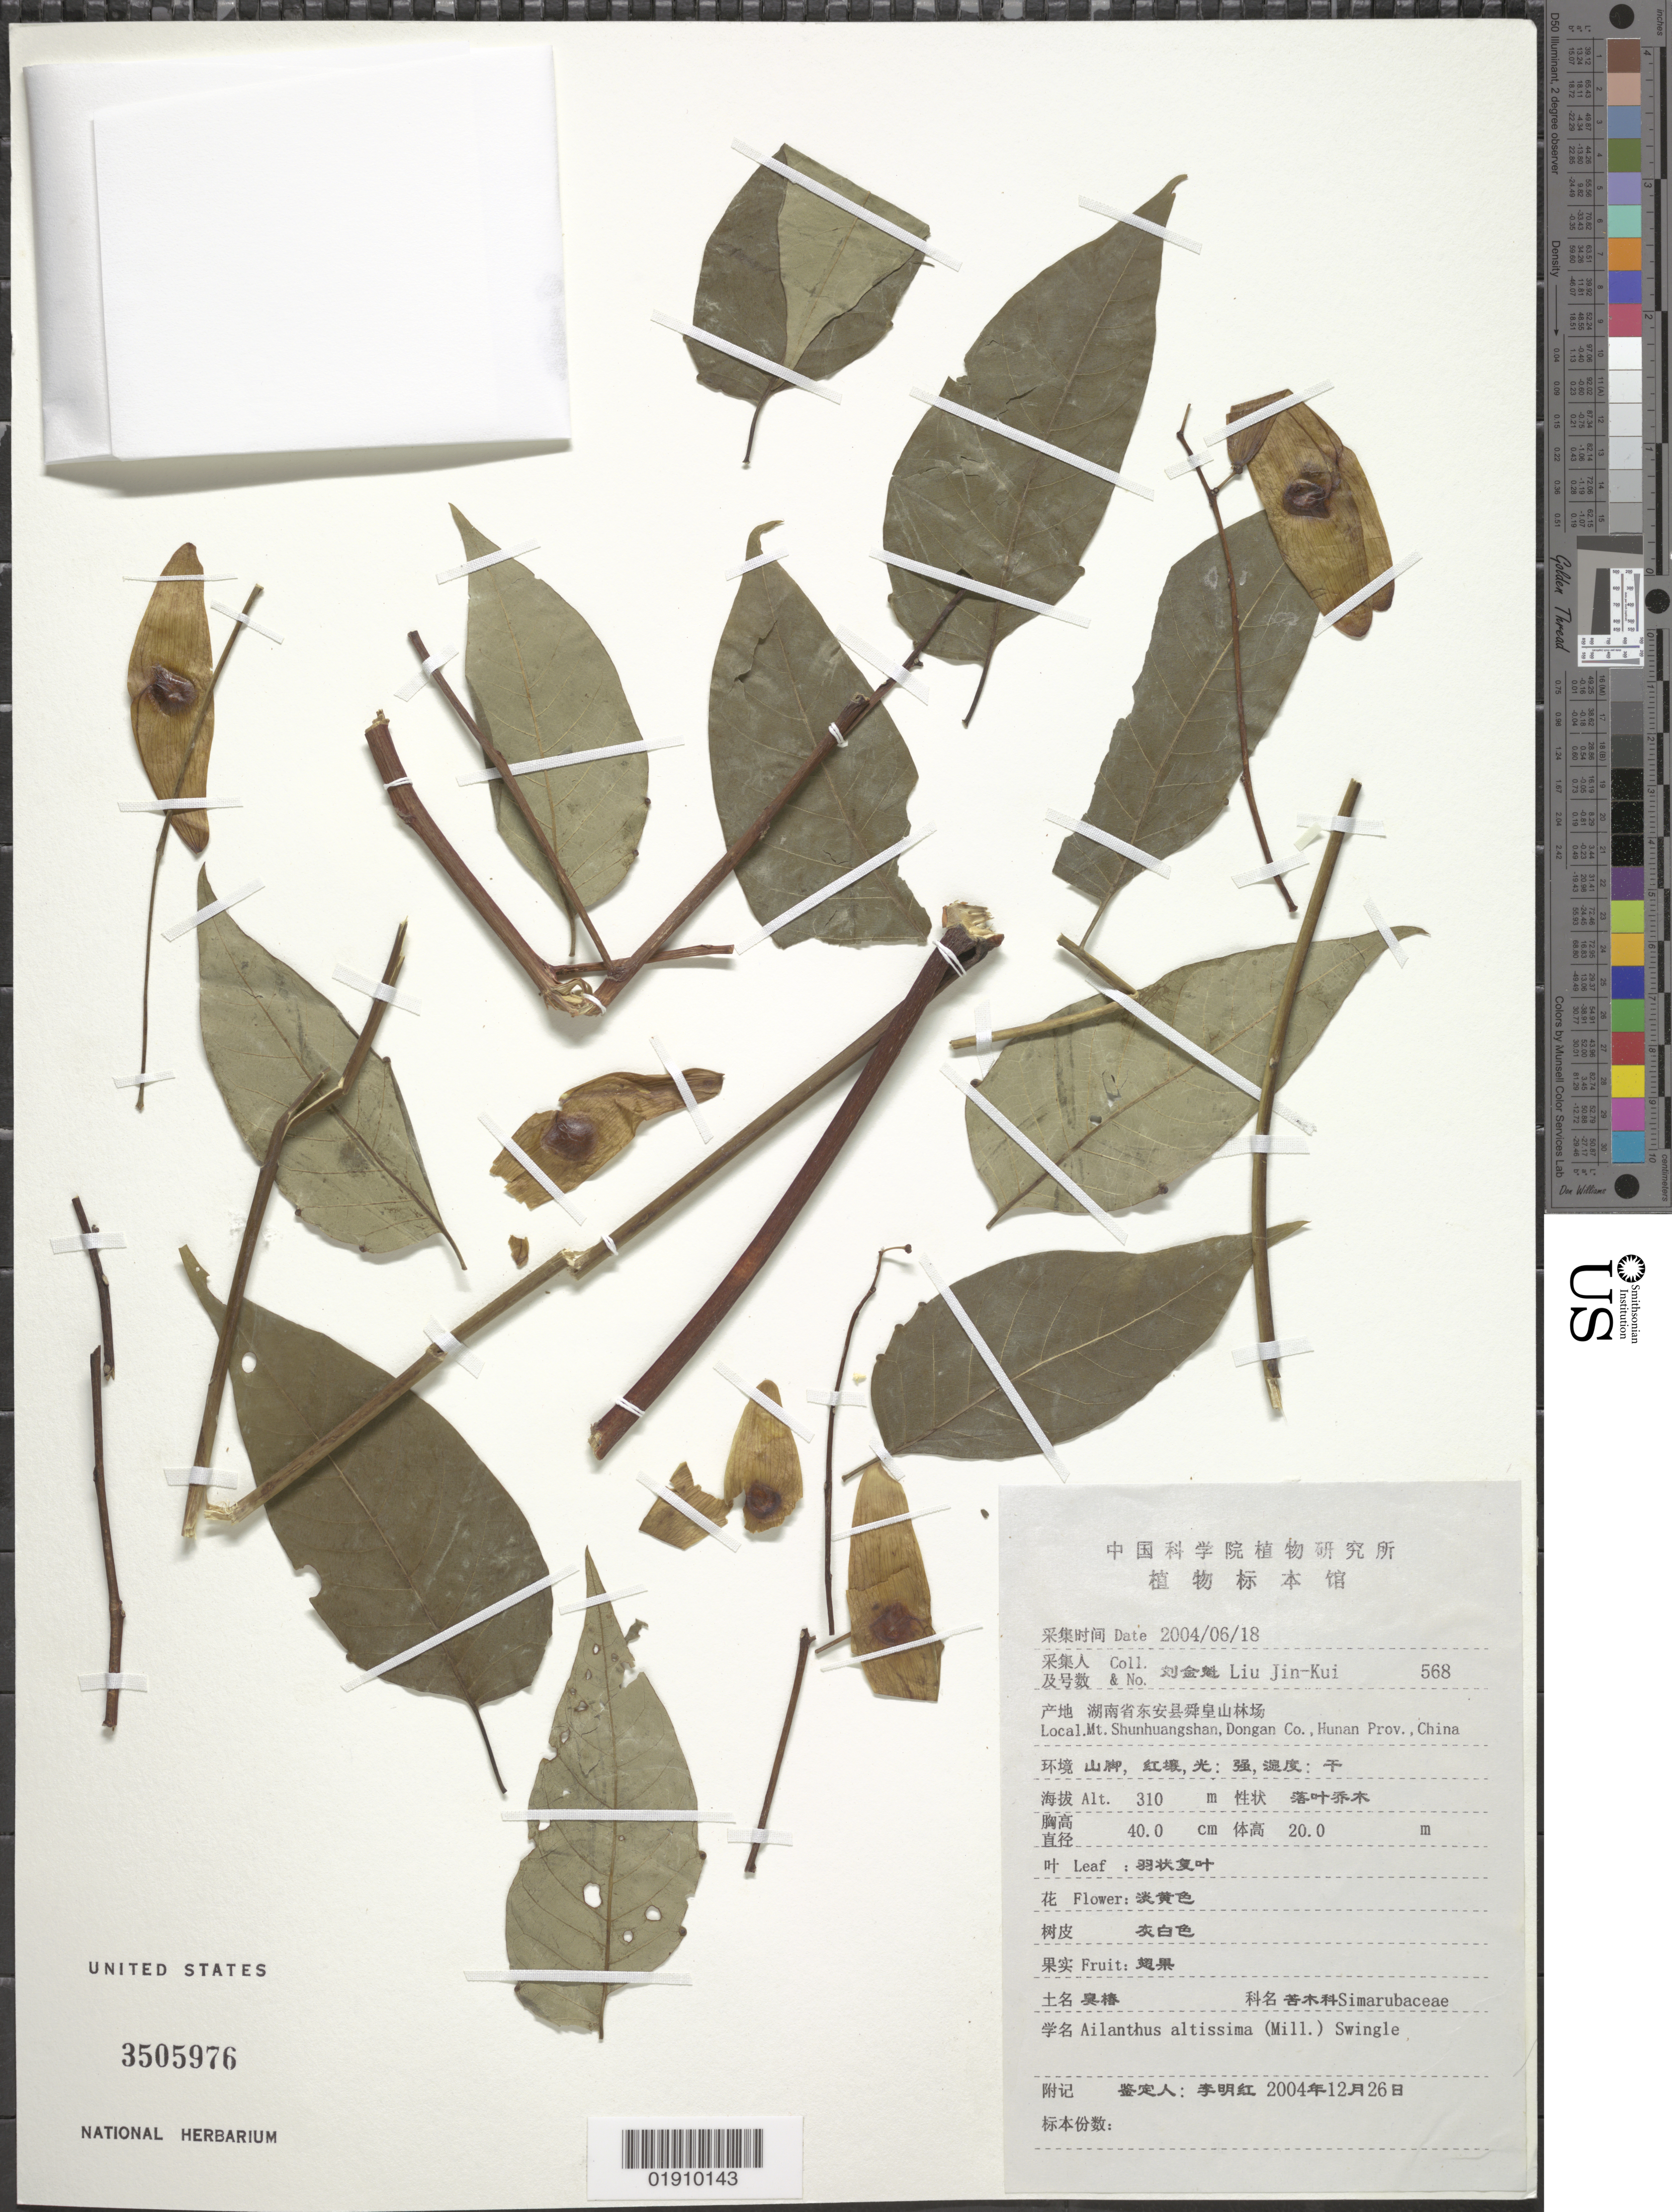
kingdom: Plantae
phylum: Tracheophyta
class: Magnoliopsida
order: Sapindales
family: Simaroubaceae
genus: Ailanthus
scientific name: Ailanthus altissima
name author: (Mill.) Swingle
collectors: Liu Jin-Kui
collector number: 568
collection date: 2004-06-18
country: China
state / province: Hunan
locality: Shunhuangshan, Dongan Co.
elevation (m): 310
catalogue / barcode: US 3505976